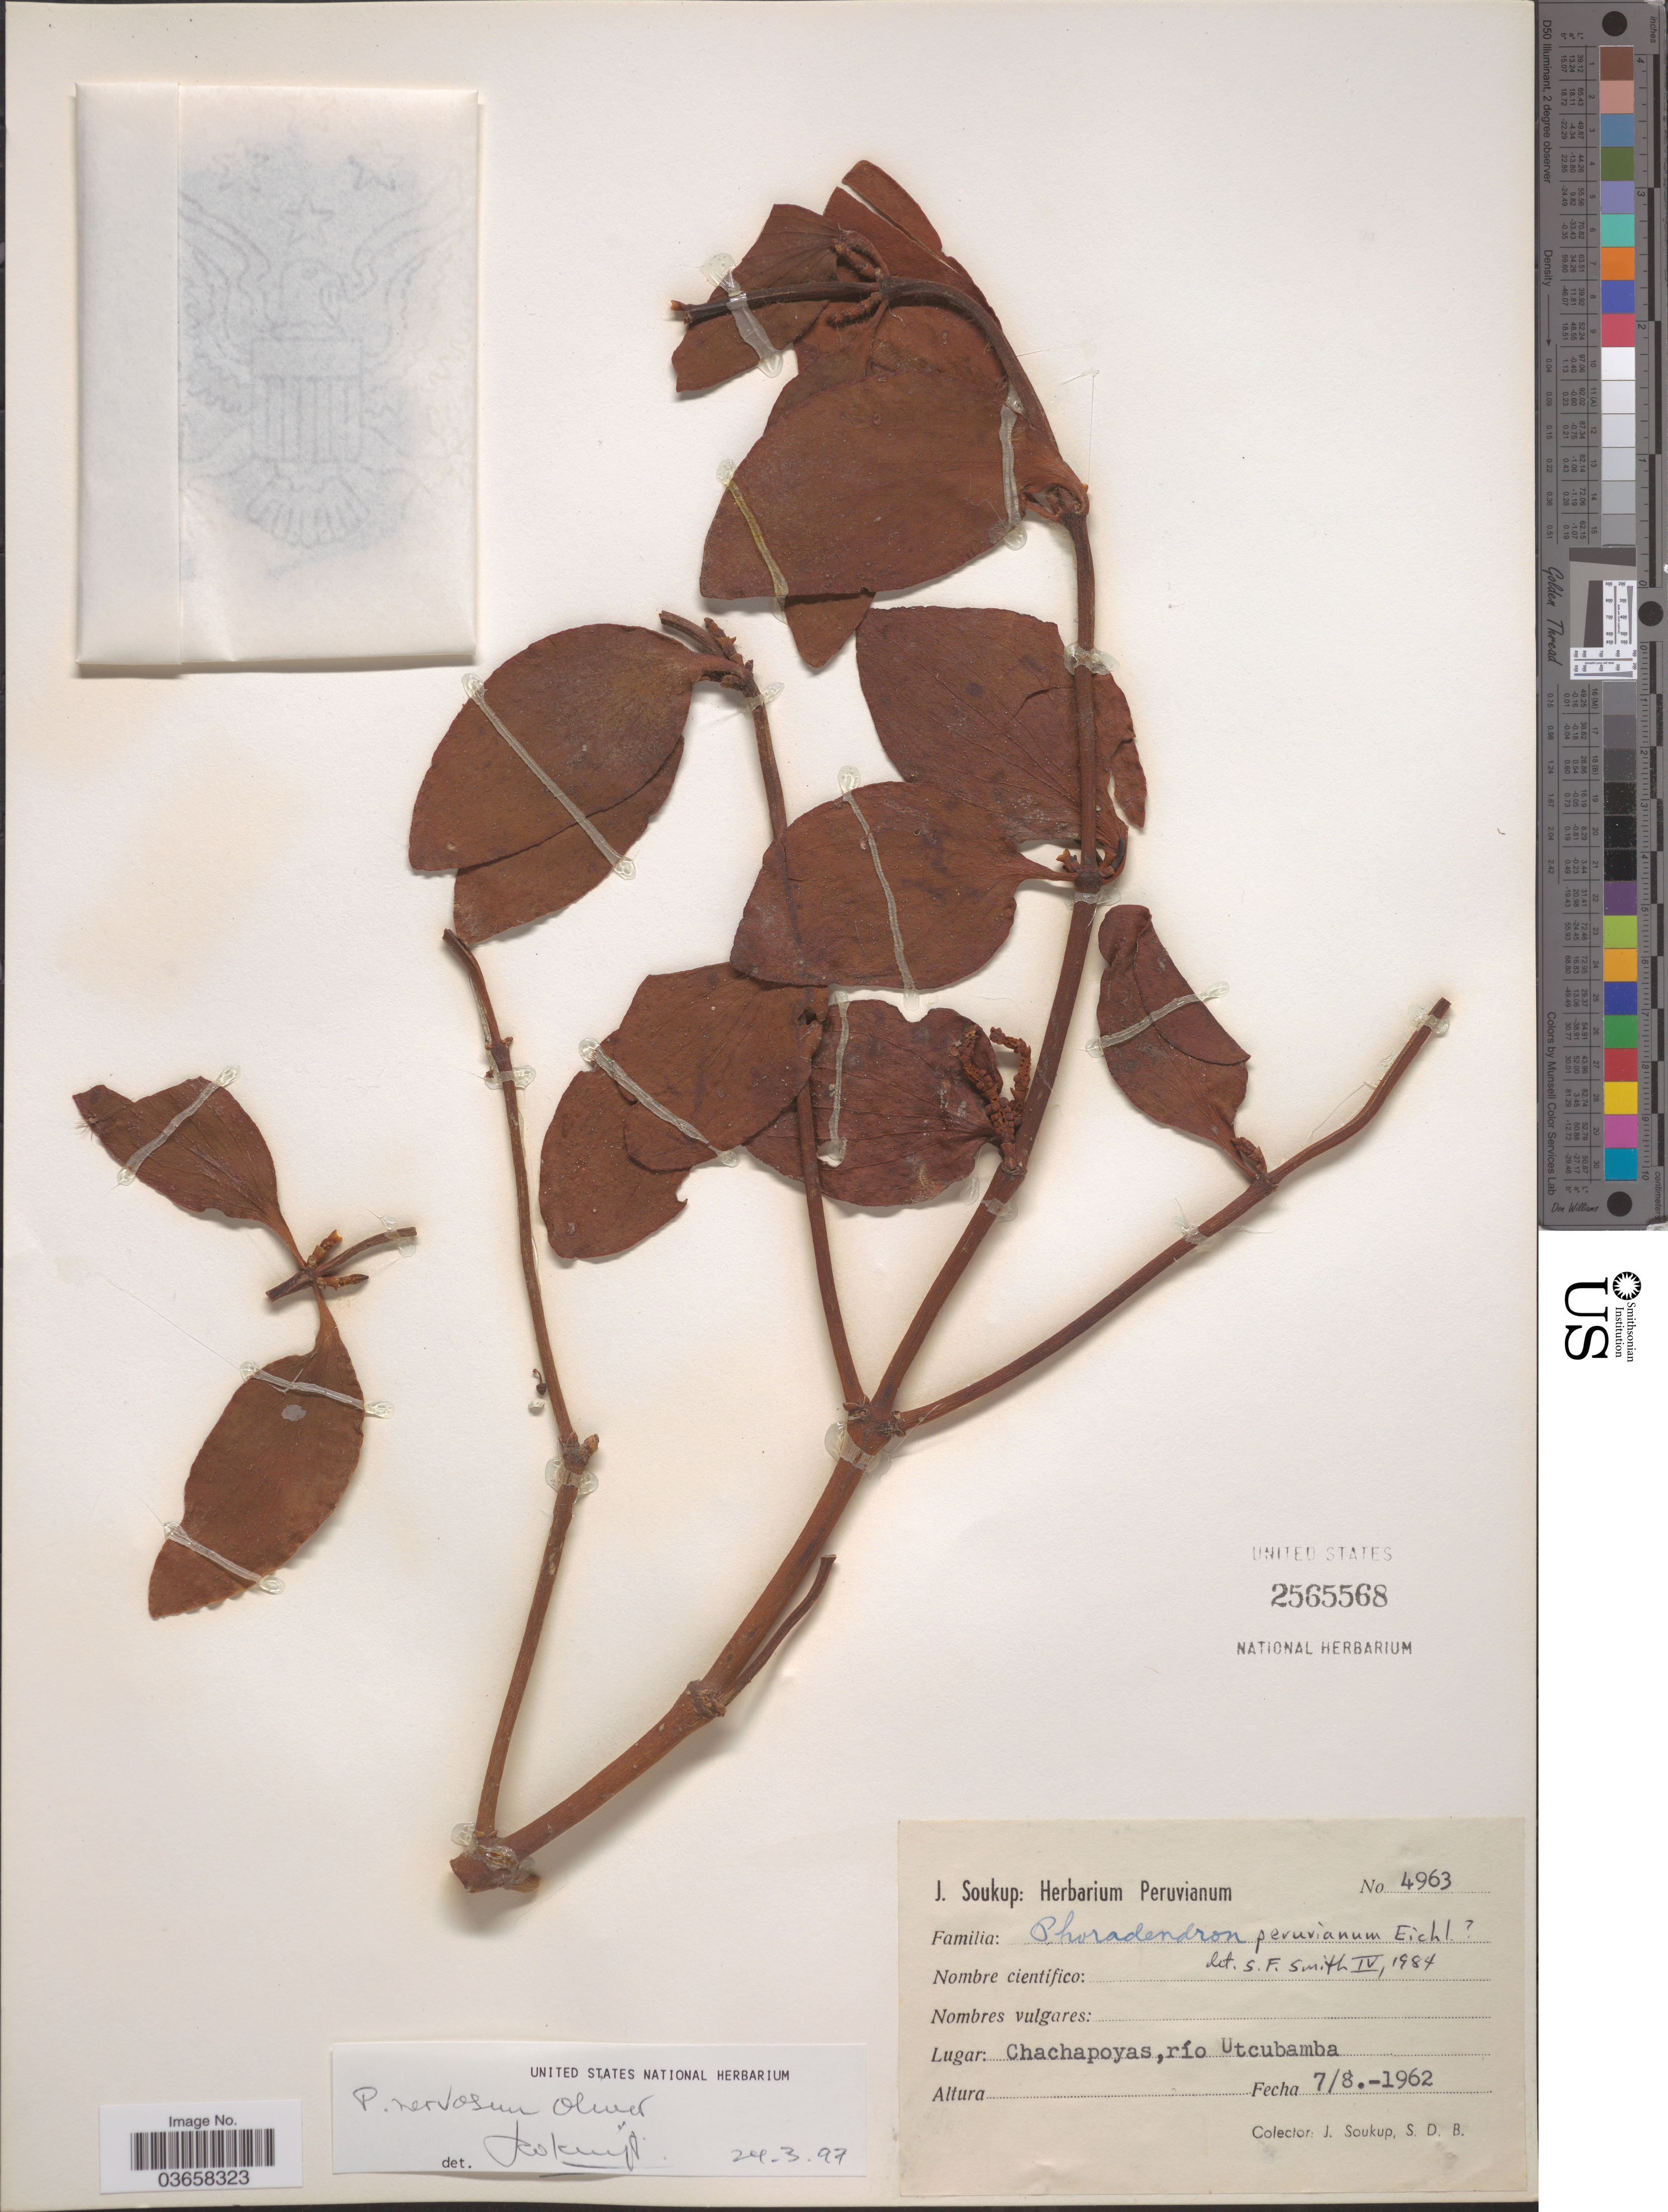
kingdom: Plantae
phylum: Tracheophyta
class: Magnoliopsida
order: Santalales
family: Viscaceae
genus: Phoradendron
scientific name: Phoradendron nervosum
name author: Oliv.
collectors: J. Soukup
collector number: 4963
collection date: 1962-08-07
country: Peru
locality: Chachapoyas, río Utcubamba.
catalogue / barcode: US 2565568